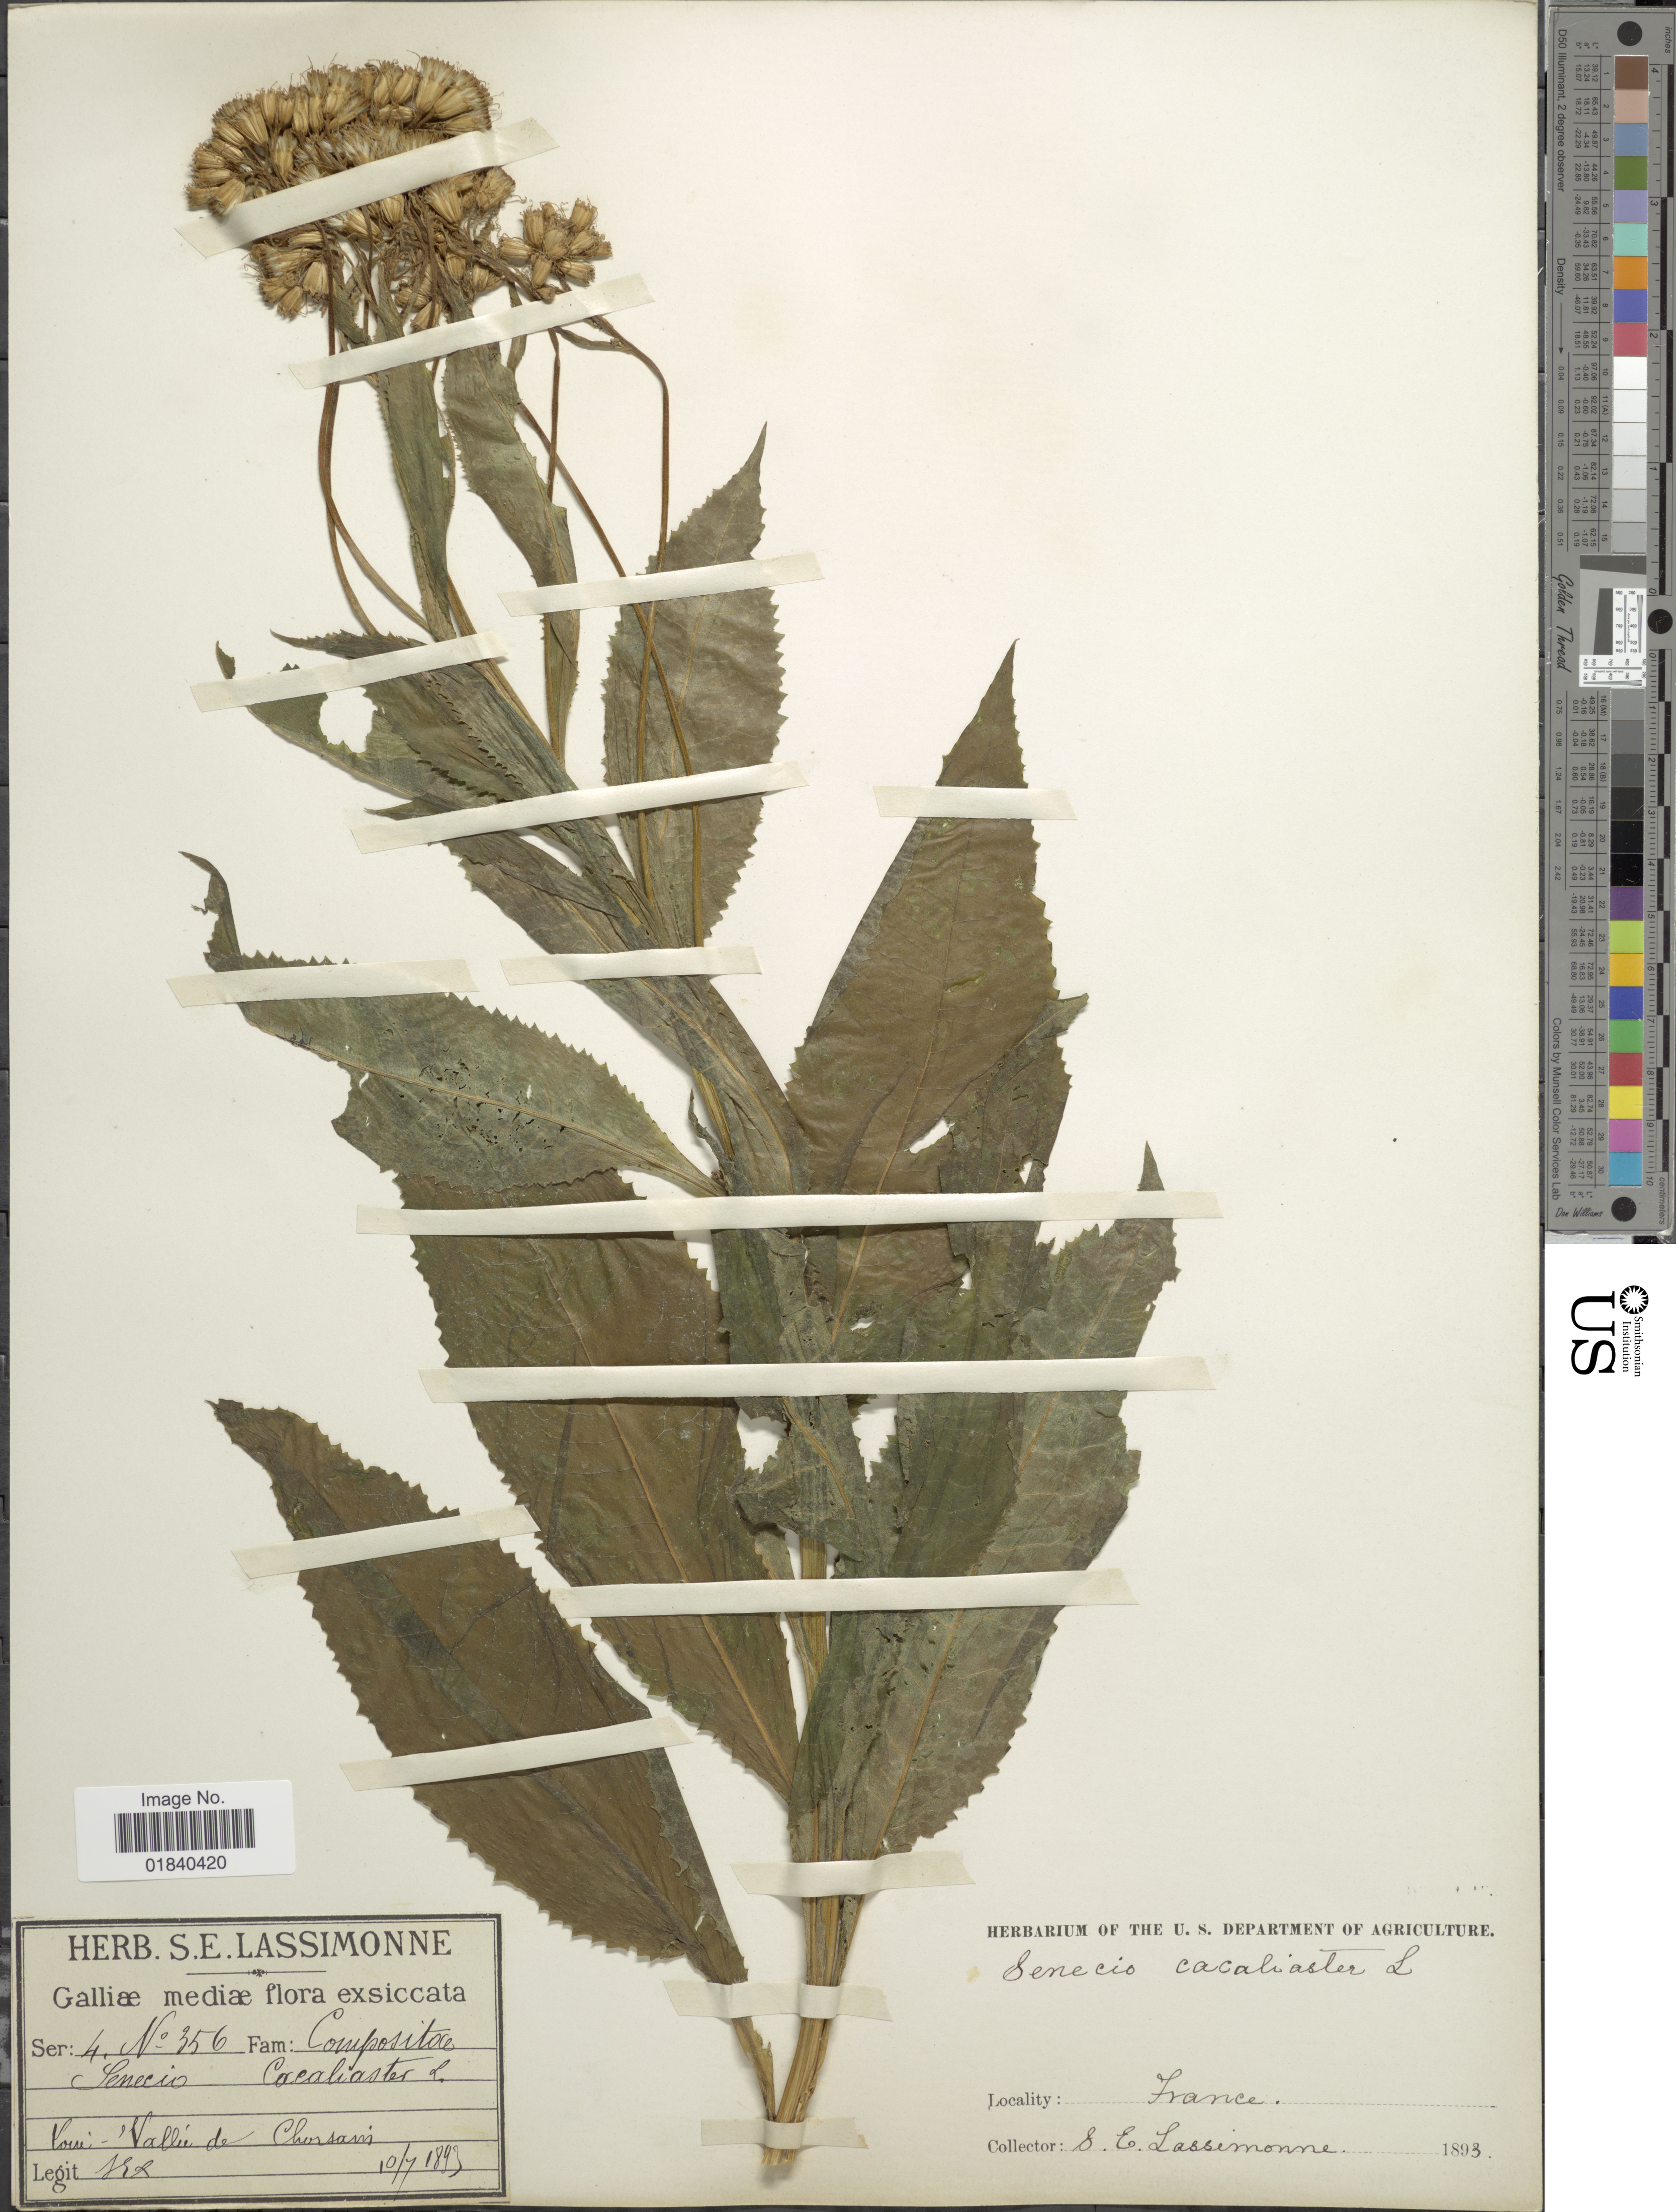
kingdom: Plantae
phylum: Tracheophyta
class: Magnoliopsida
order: Asterales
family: Asteraceae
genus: Senecio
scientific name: Senecio cacaliaster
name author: Lam.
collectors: S. Lassimonne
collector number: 356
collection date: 1893-07-10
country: France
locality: France. Loire - Vallée de Chorsain.